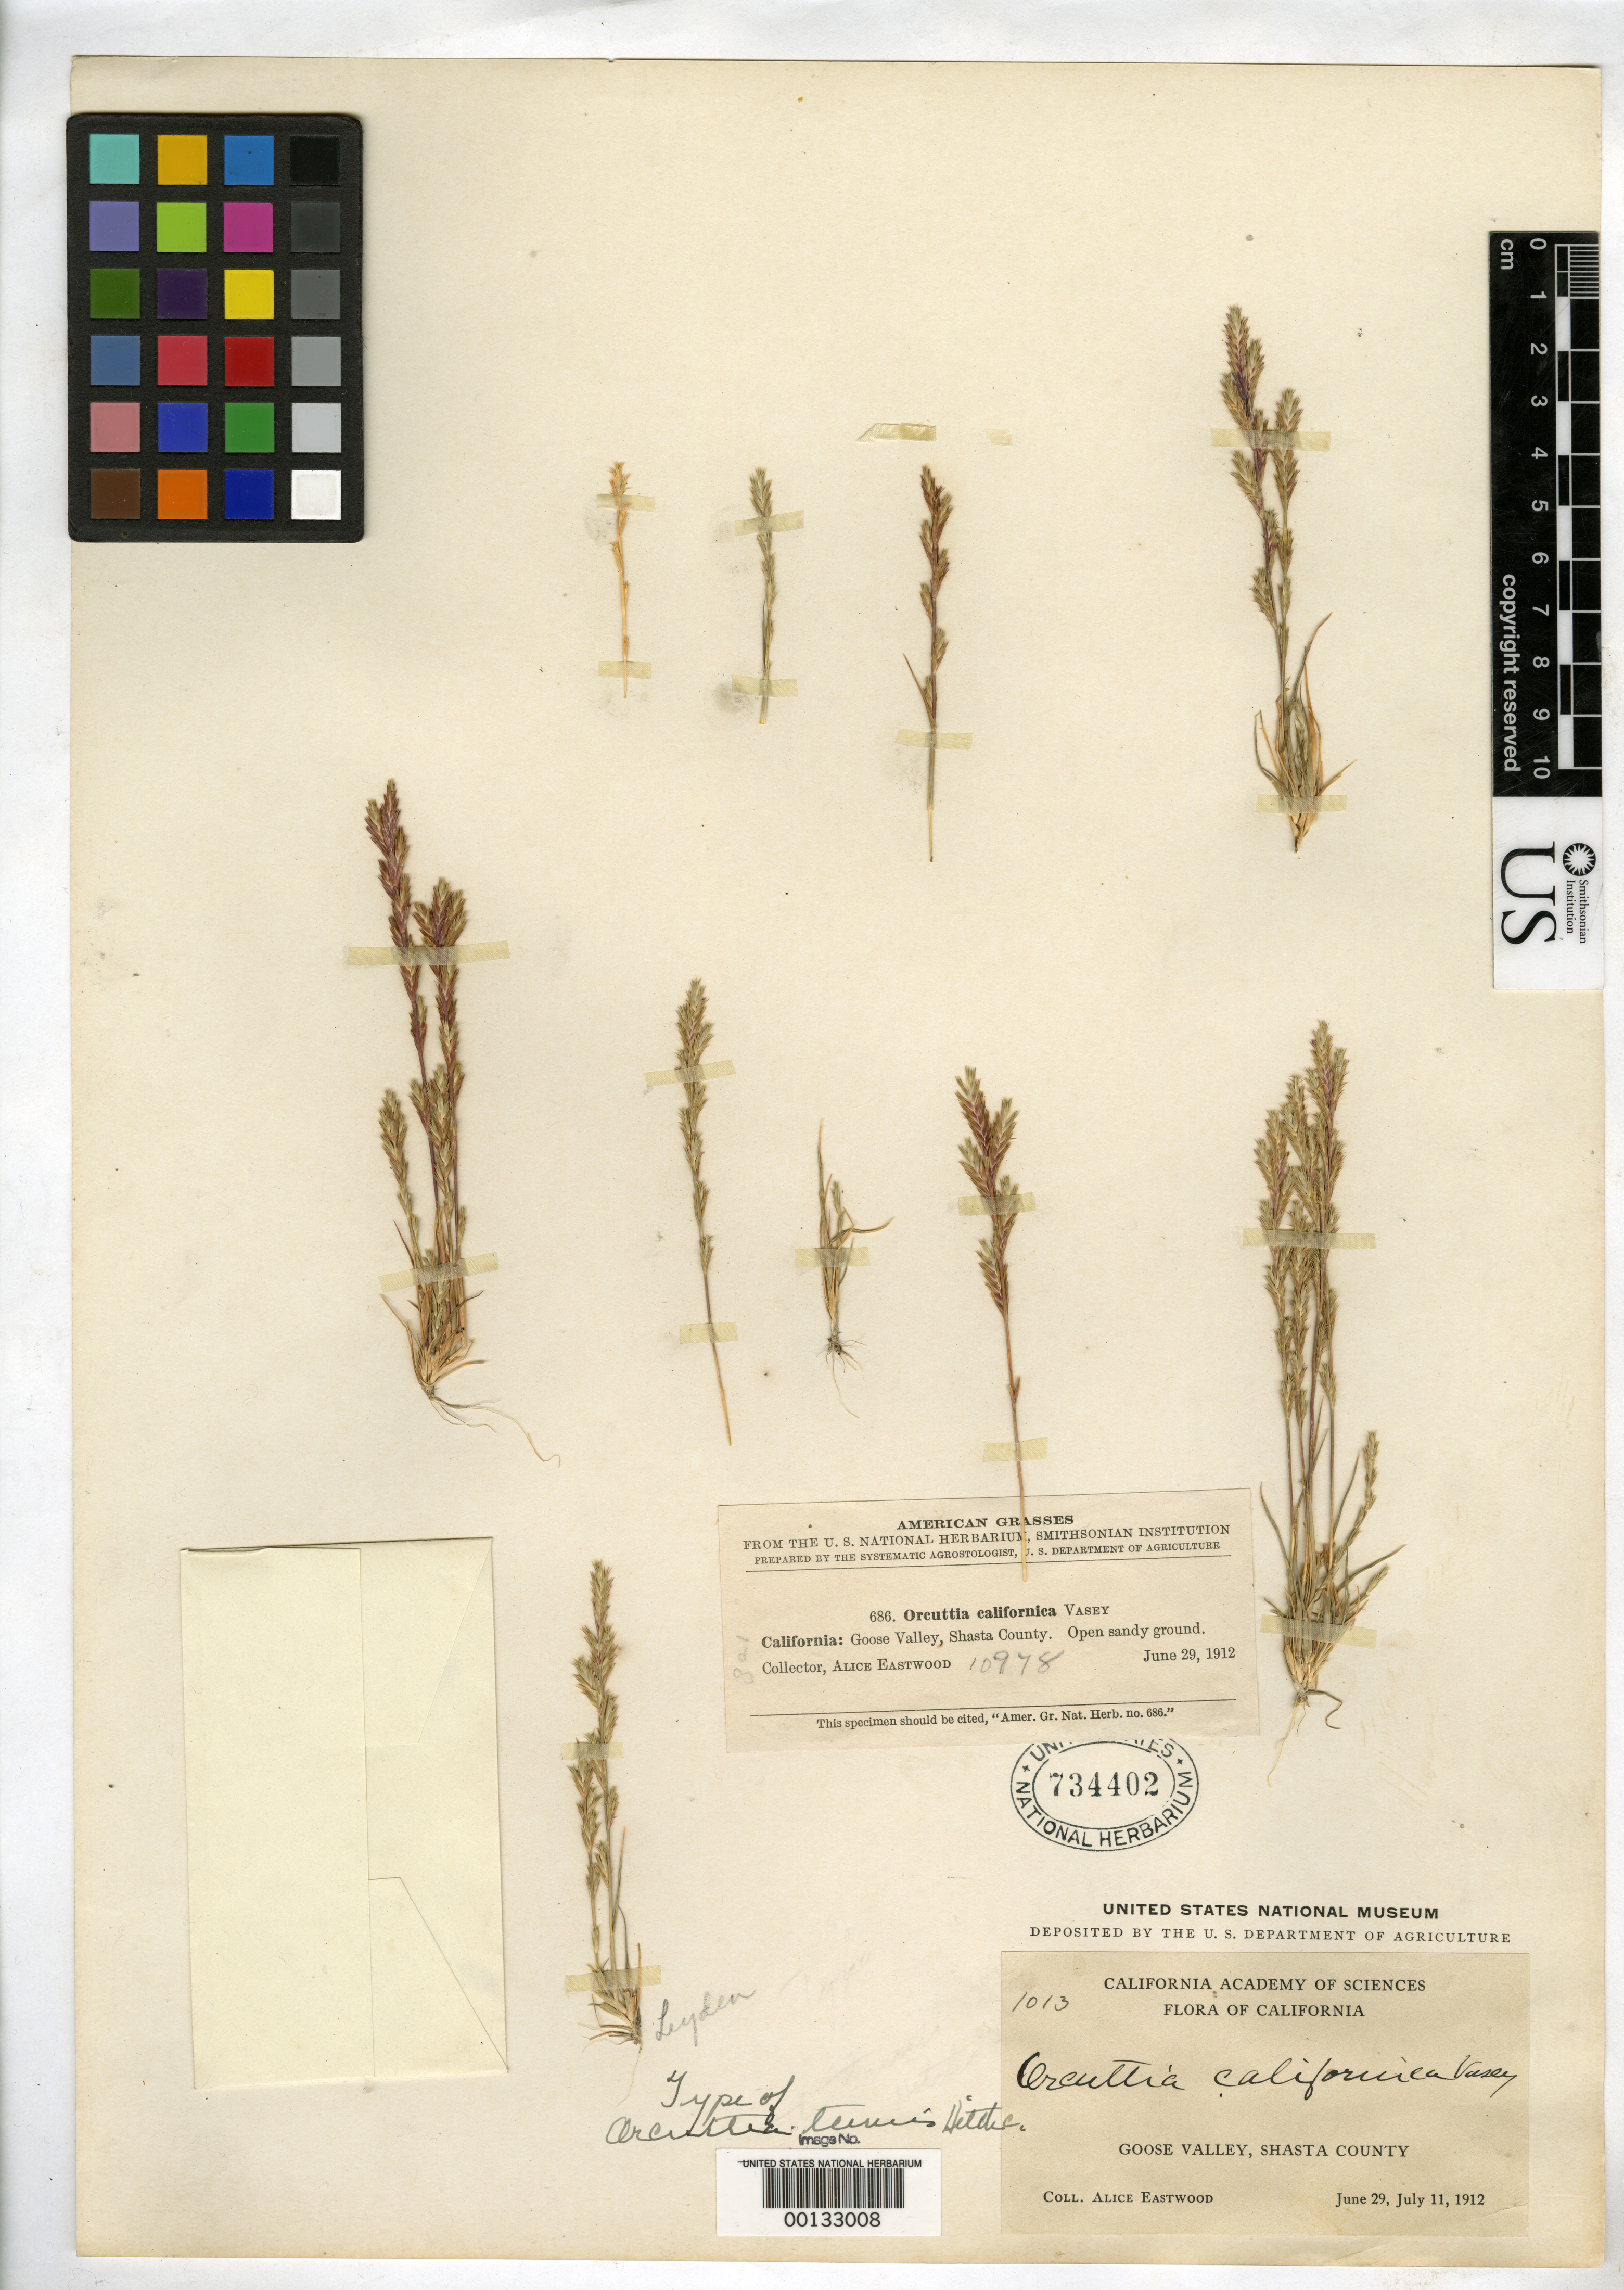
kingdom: Plantae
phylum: Tracheophyta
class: Liliopsida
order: Poales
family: Poaceae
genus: Orcuttia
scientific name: Orcuttia tenuis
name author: Hitchc.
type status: Holotype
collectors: A. Eastwood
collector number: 1013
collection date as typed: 29 Jun 1912 to 11 Jul 1912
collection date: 1912-06-29/1912-07-11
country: United States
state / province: California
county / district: Shasta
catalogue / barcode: US 734402